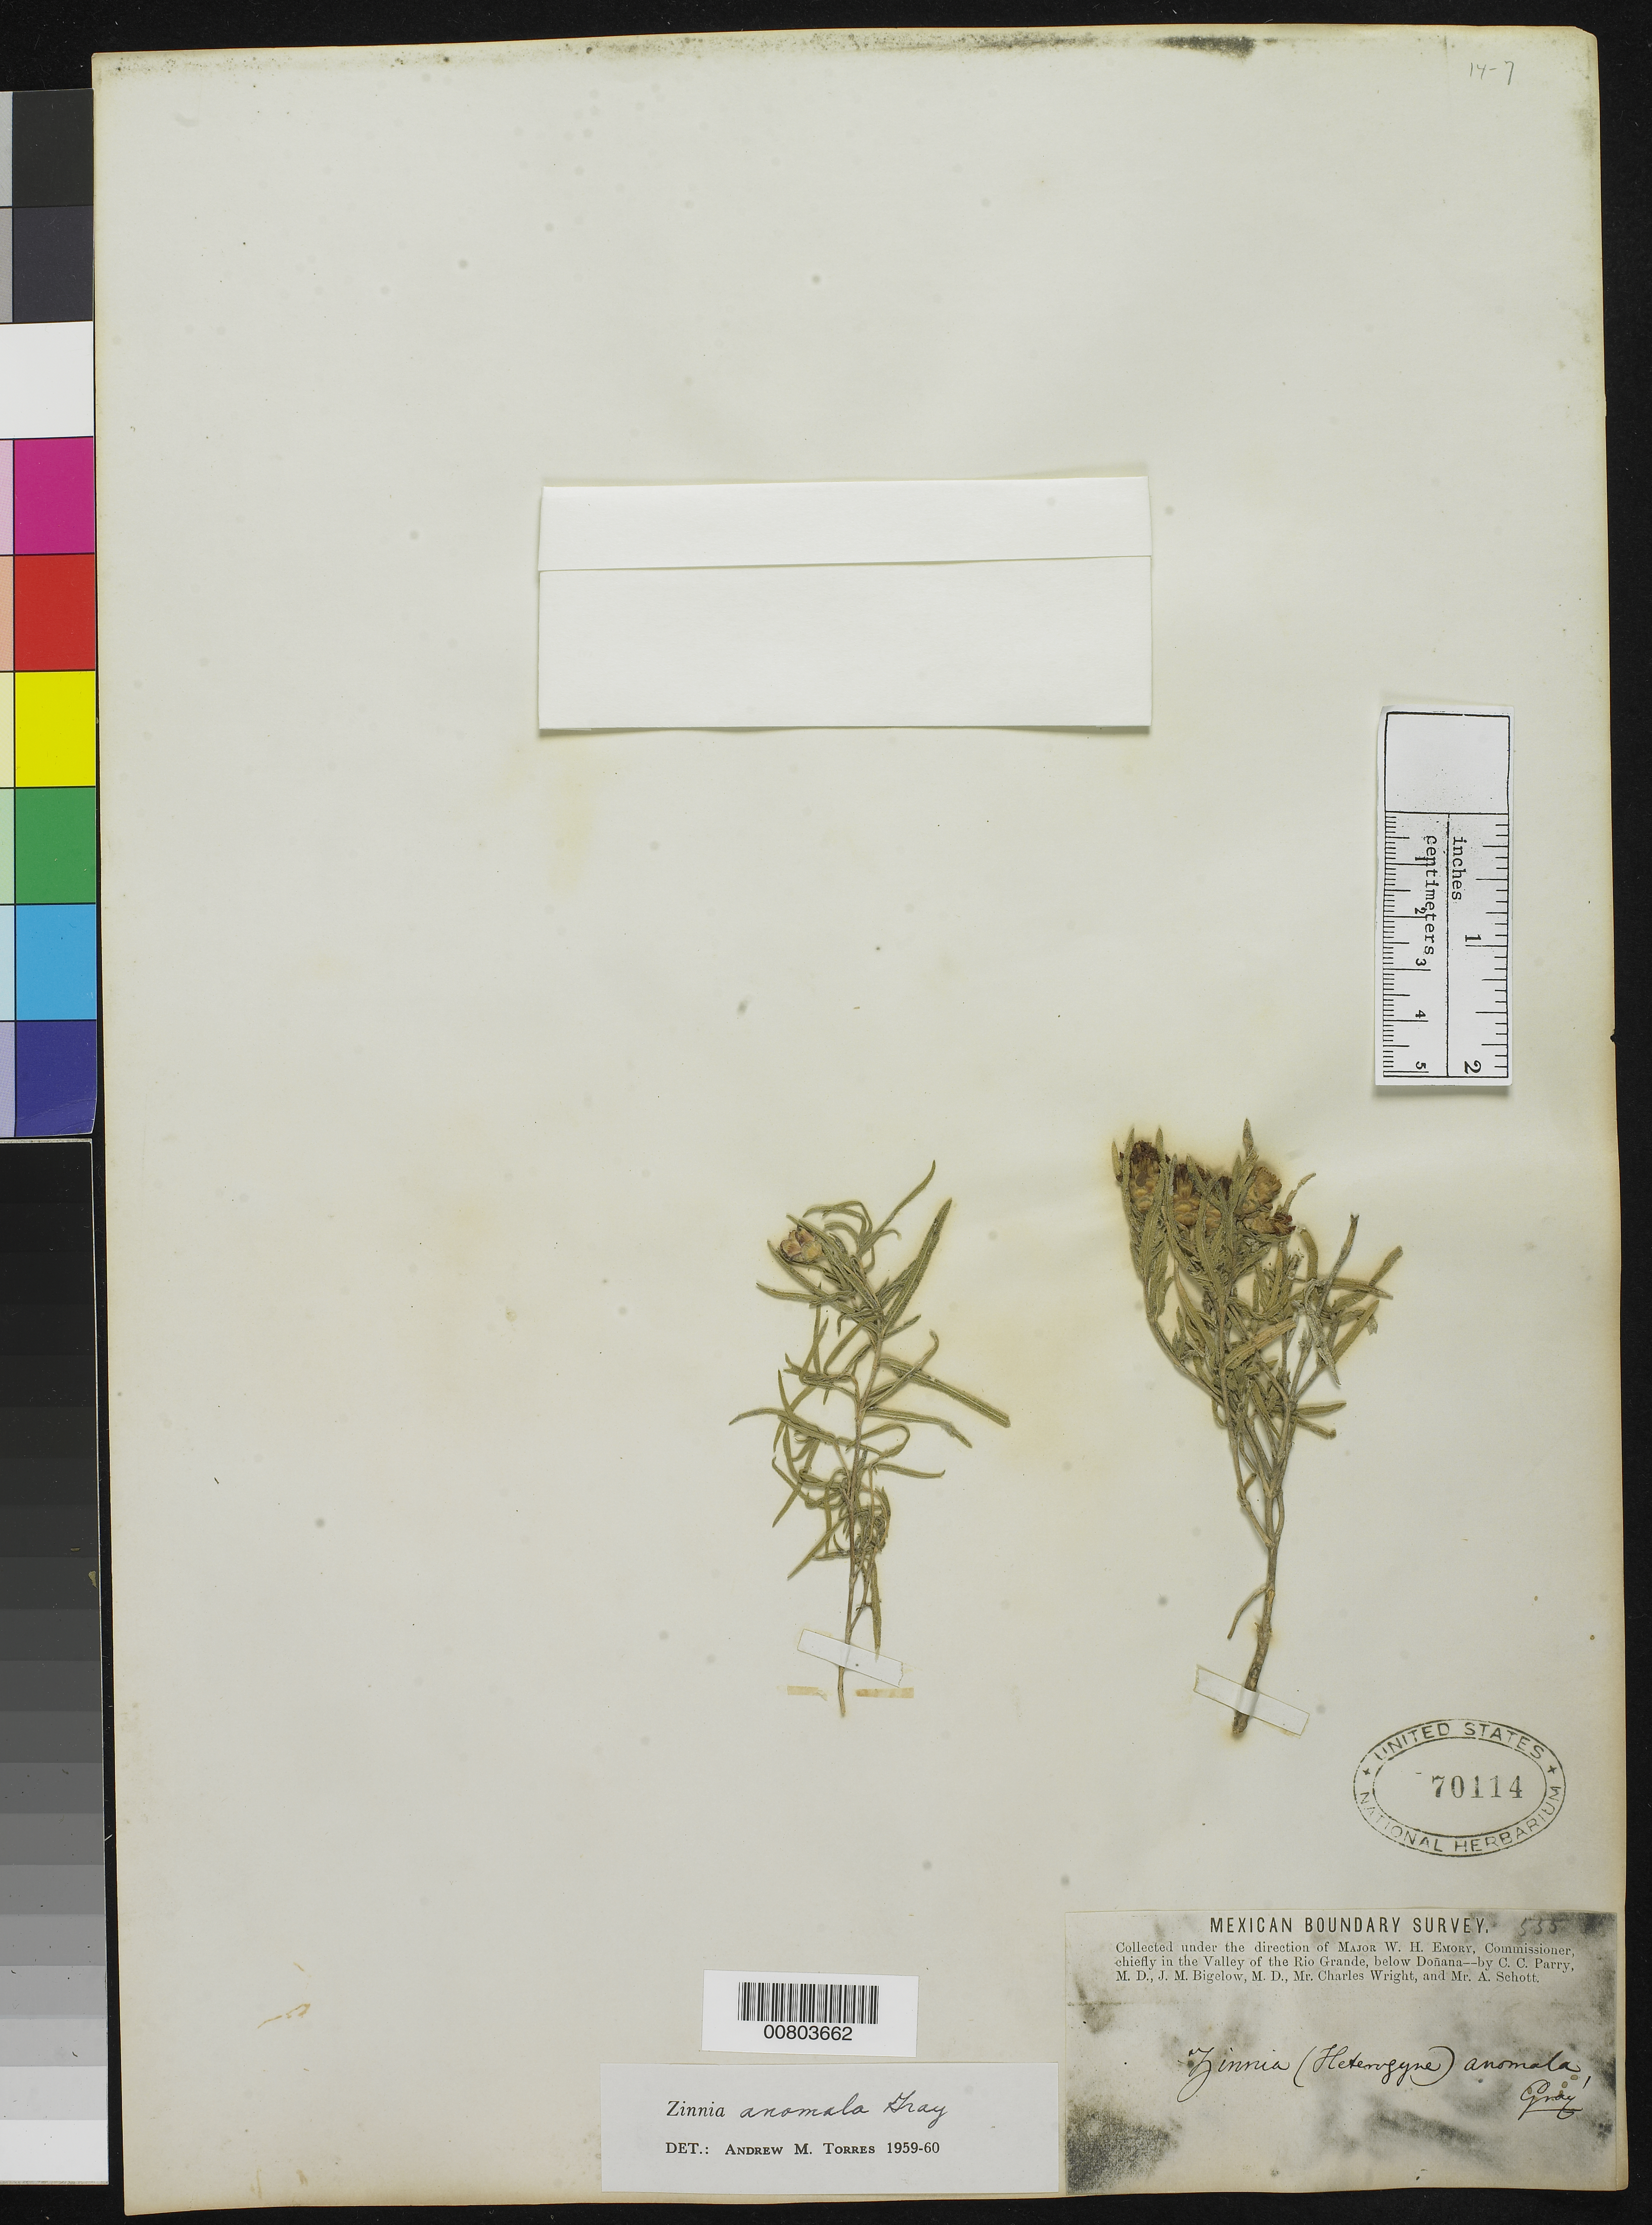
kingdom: Plantae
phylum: Tracheophyta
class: Magnoliopsida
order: Asterales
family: Asteraceae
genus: Zinnia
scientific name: Zinnia anomala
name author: A. Gray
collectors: C. C. Parry, J. M. Bigelow, C. Wright & A. C. V. Schott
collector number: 555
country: United States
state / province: New Mexico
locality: Valley of the Rio Grande, below Doñana, New Mexico.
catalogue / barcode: US 70114